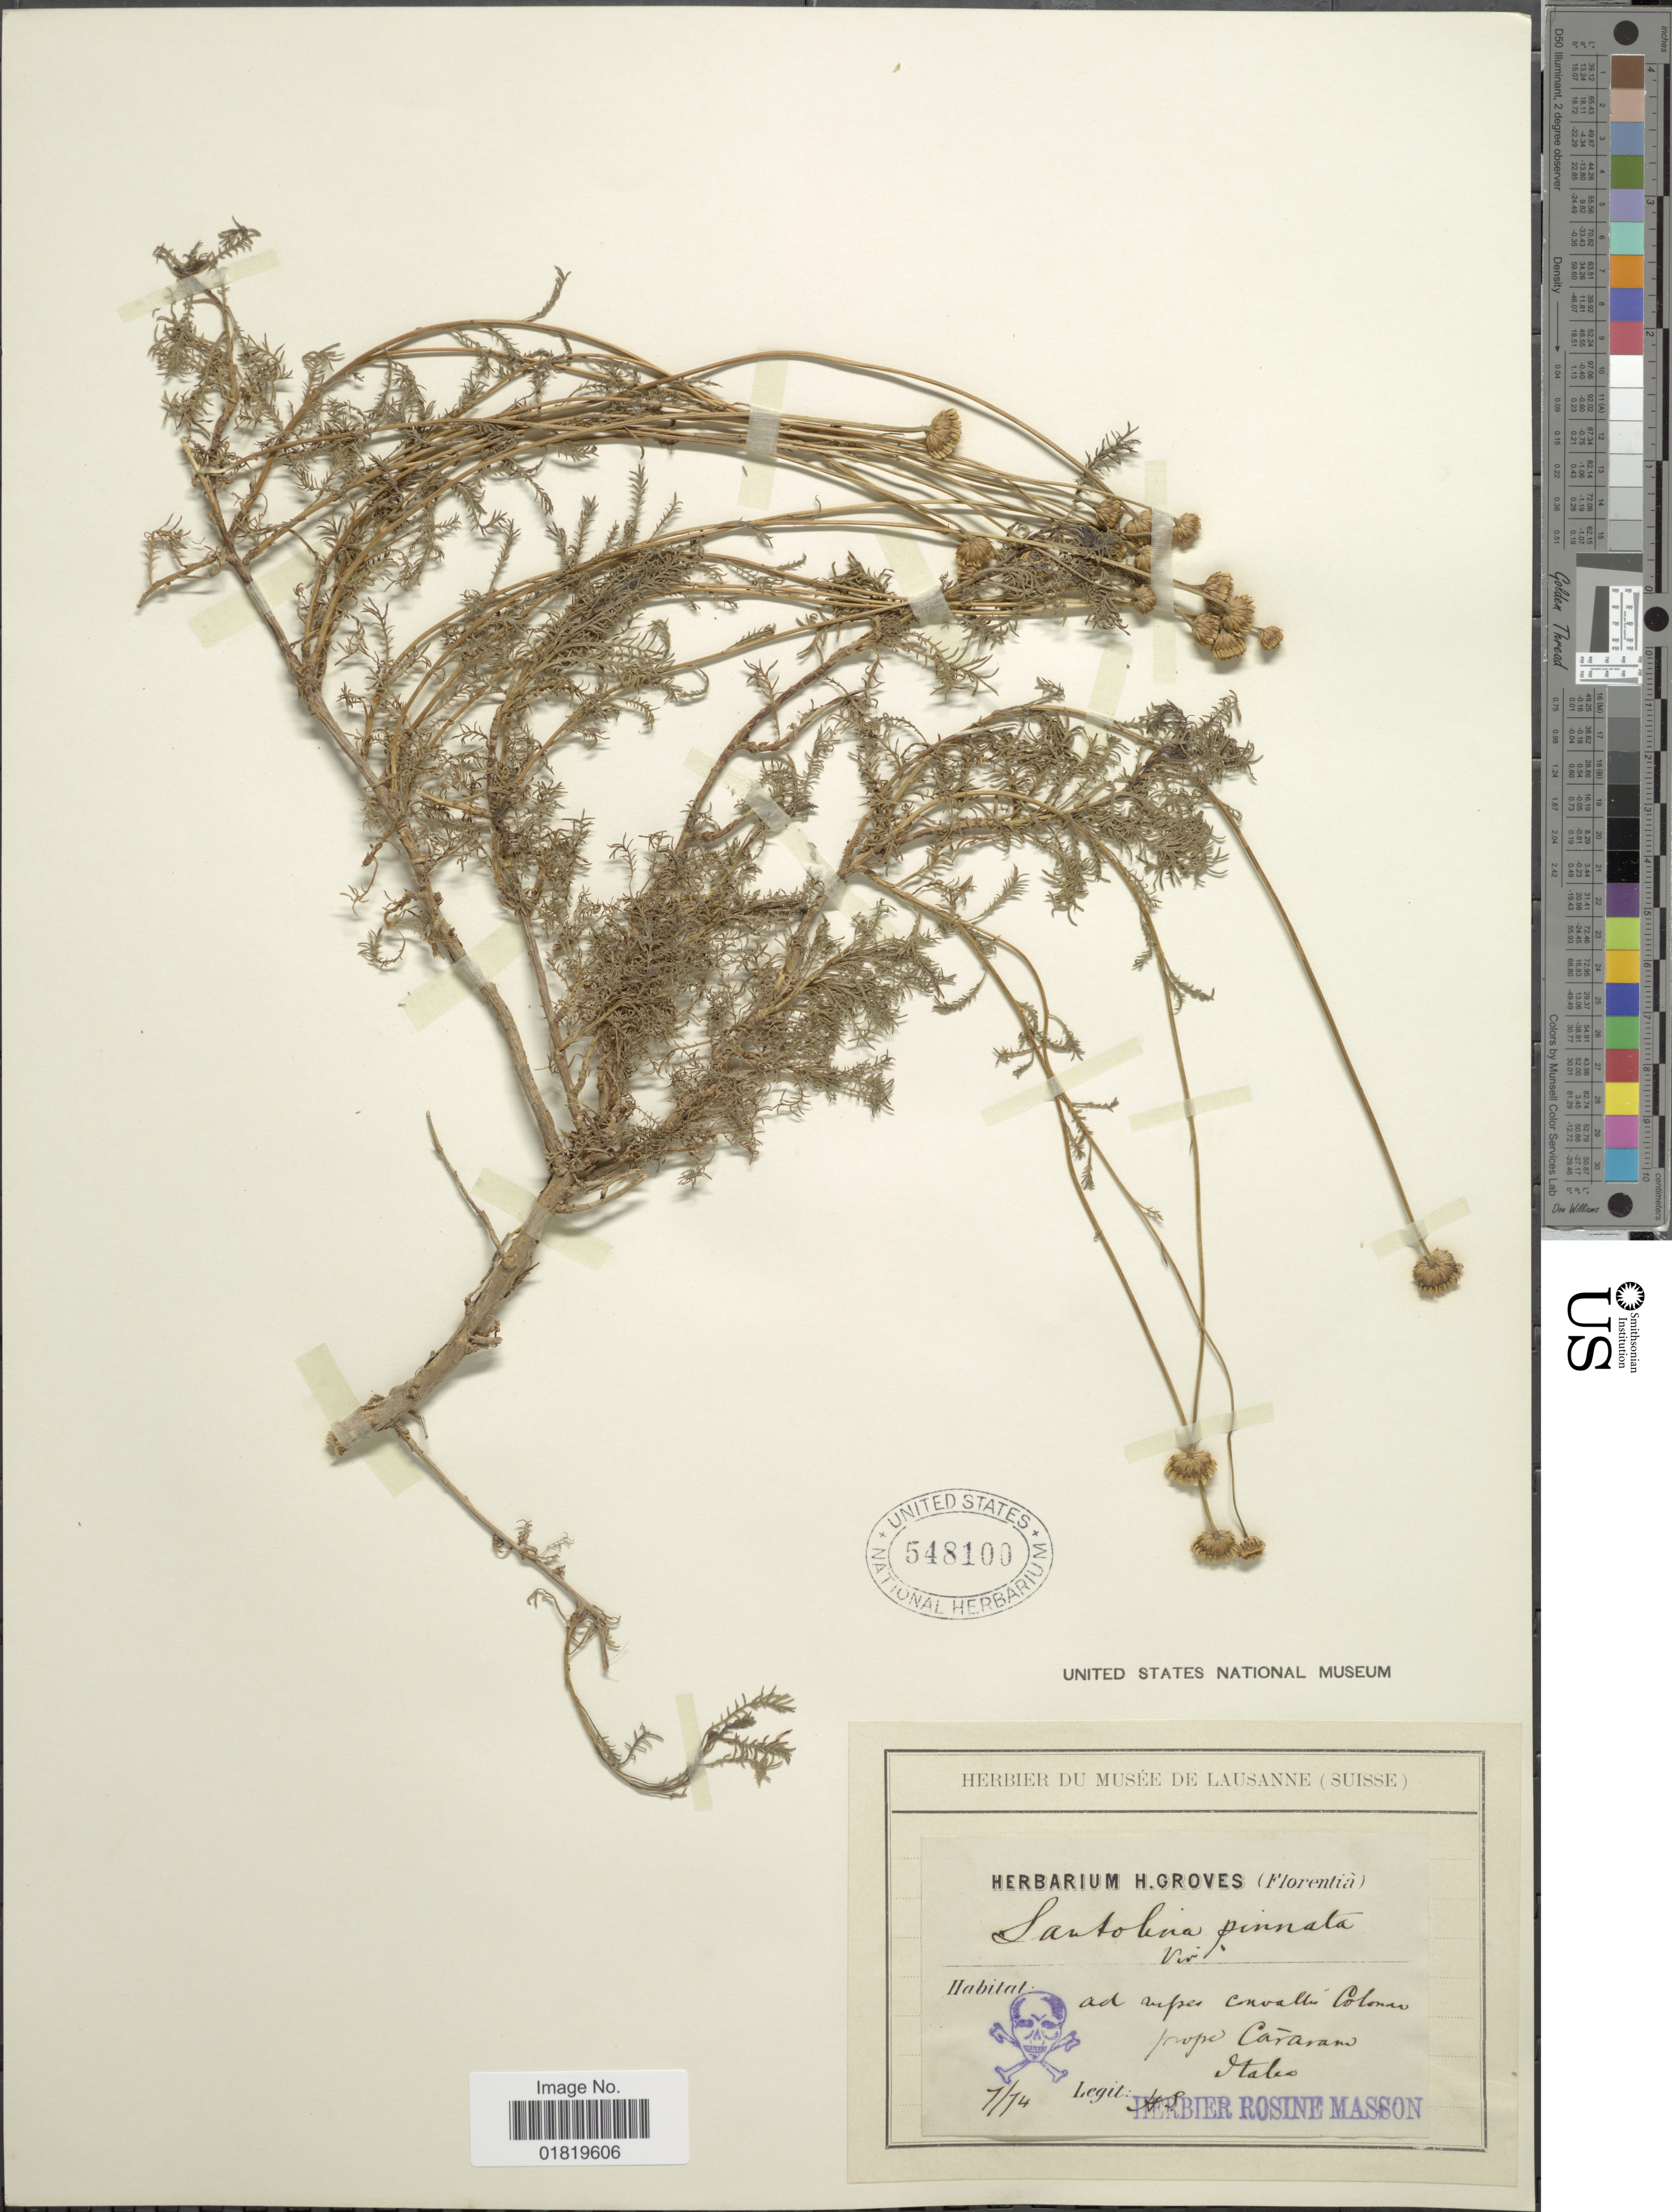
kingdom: Plantae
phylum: Tracheophyta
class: Magnoliopsida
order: Asterales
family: Asteraceae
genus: Santolina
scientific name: Santolina pinnata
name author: Viv.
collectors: R. Masson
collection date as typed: Transcribed d/m/y: /7/74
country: Italy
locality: Prope Cararan [interpreted]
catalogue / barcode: US 548100